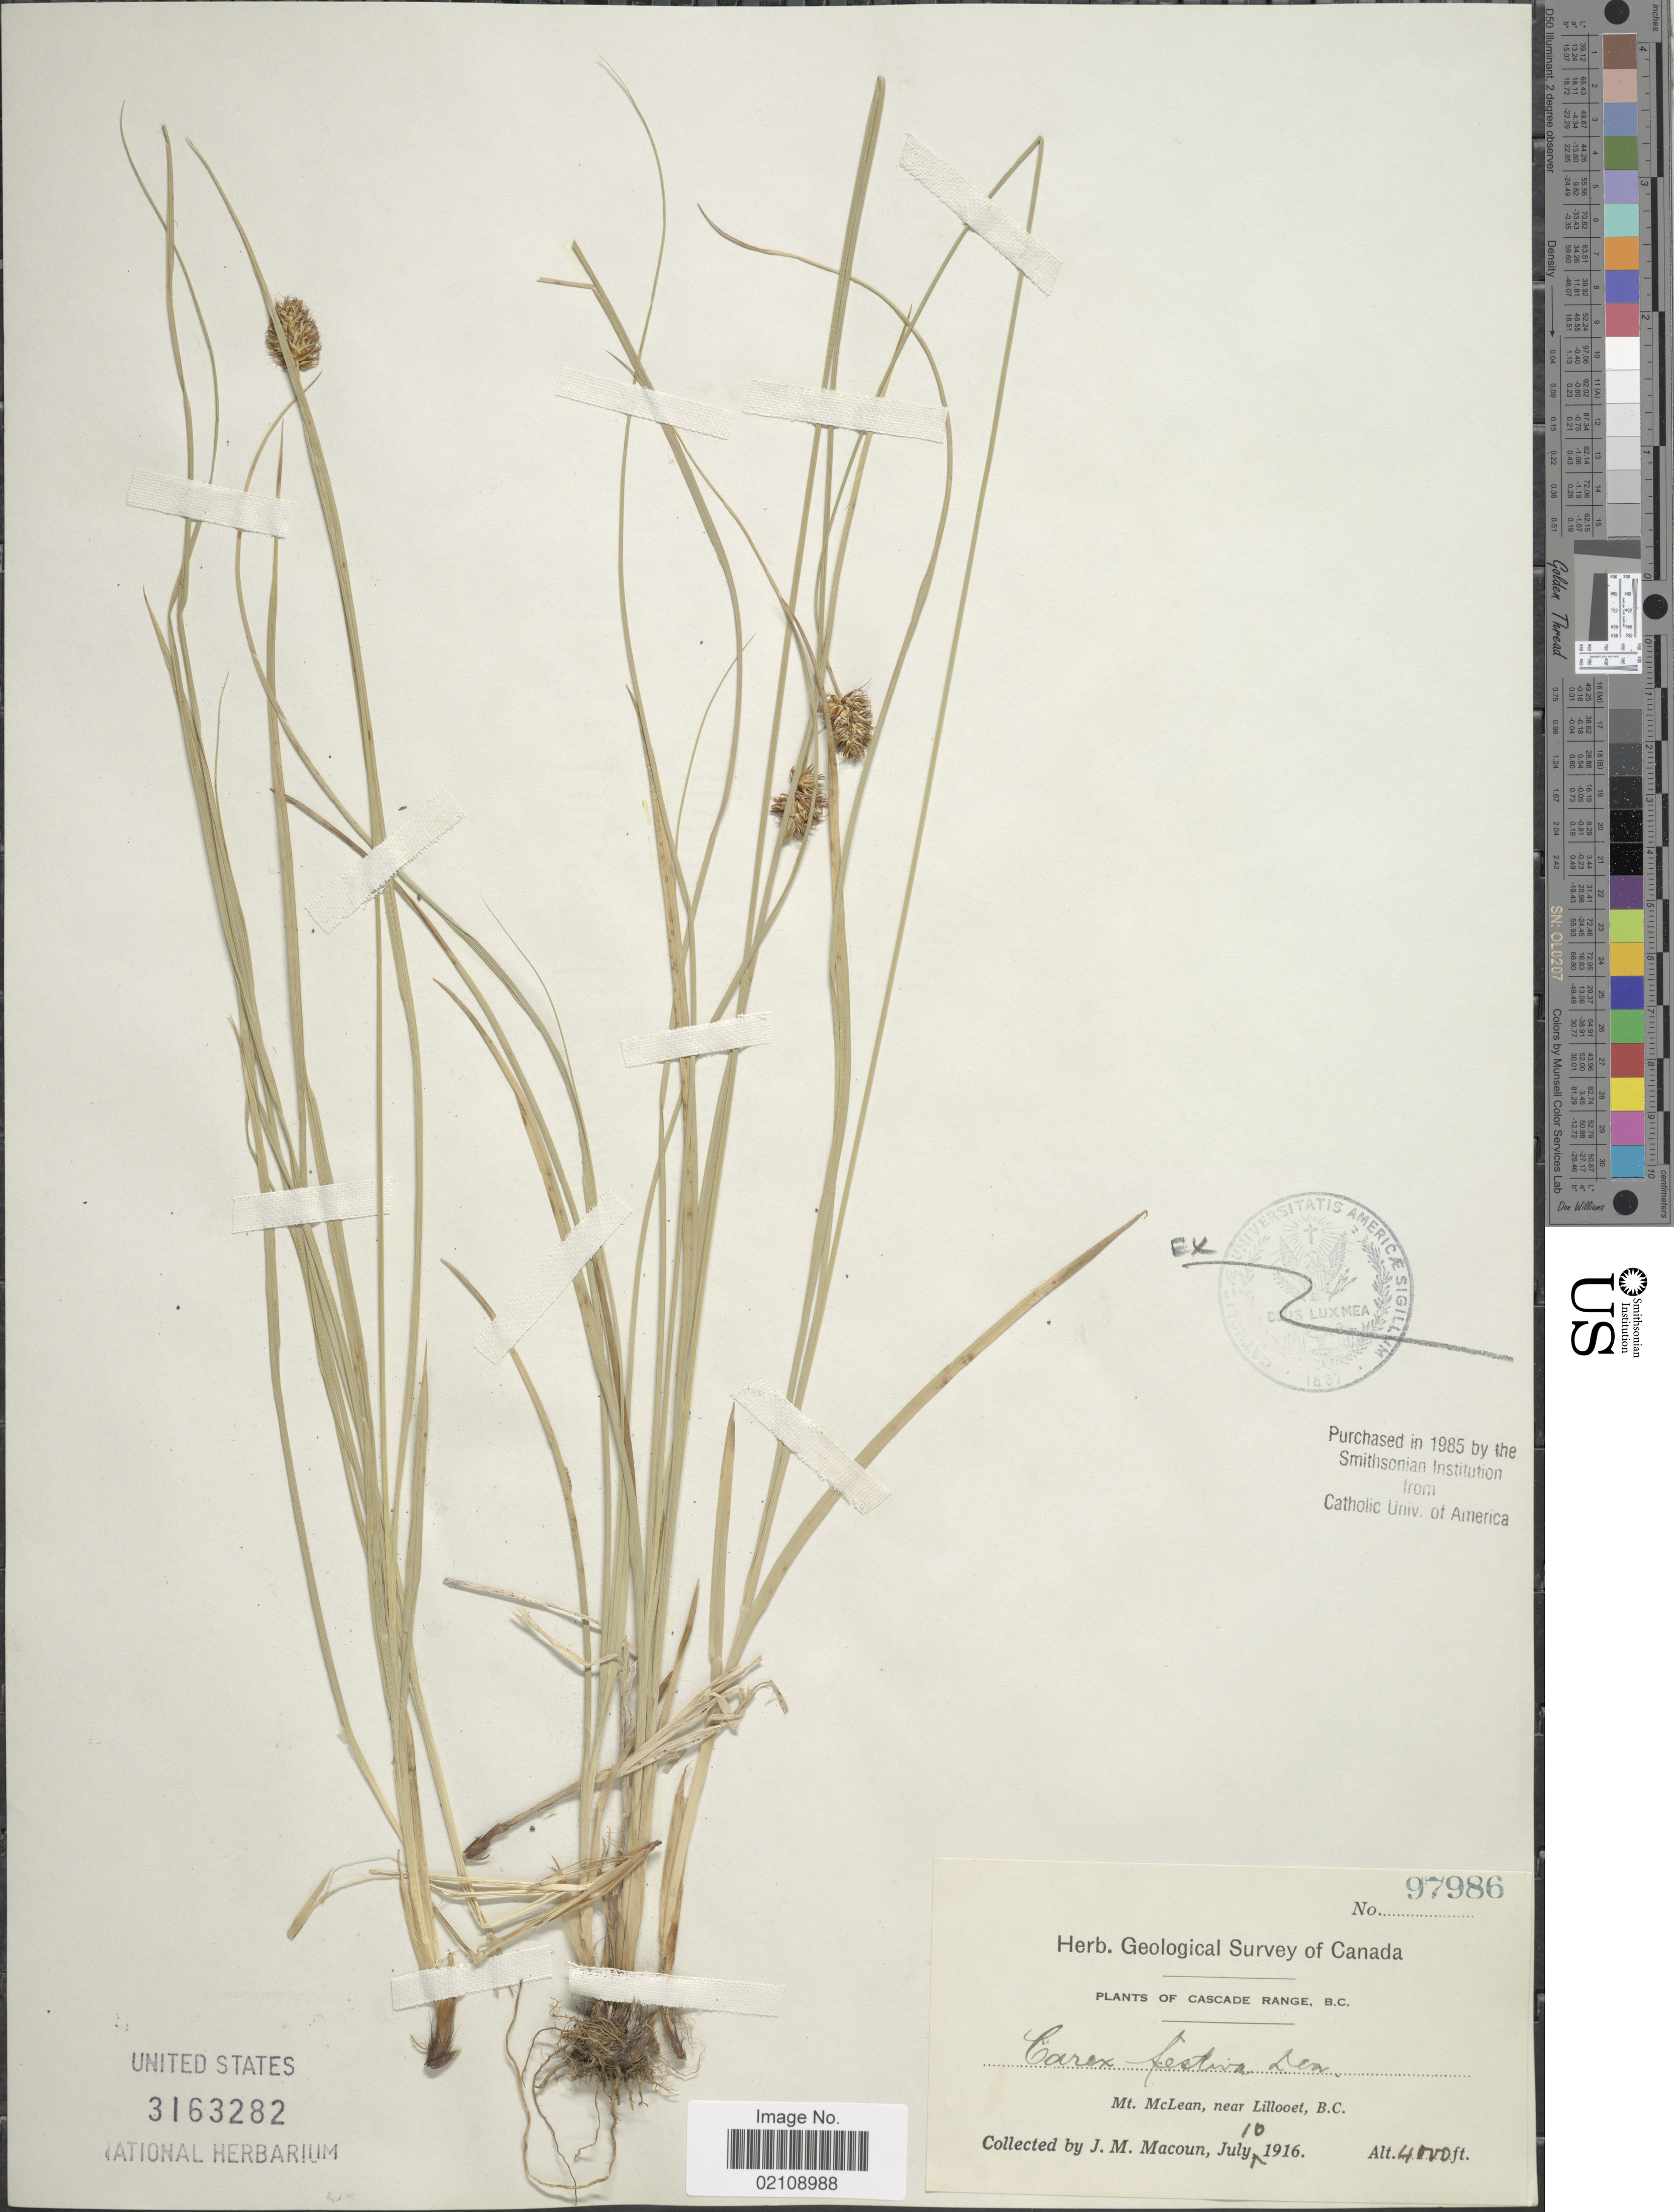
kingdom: Plantae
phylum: Tracheophyta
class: Liliopsida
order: Poales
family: Cyperaceae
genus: Carex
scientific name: Carex pachystachya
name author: Cham. ex Steud.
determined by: Strong, Mark T., (BOT), Smithsonian Institution - National Museum of Natural History (UNITED STATES)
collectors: J. M. Macoun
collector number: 97986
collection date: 1916-07-10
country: Canada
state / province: British Columbia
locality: Cascade Range, Mt. McLean, near Lillooet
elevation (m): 1219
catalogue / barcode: US 3163282